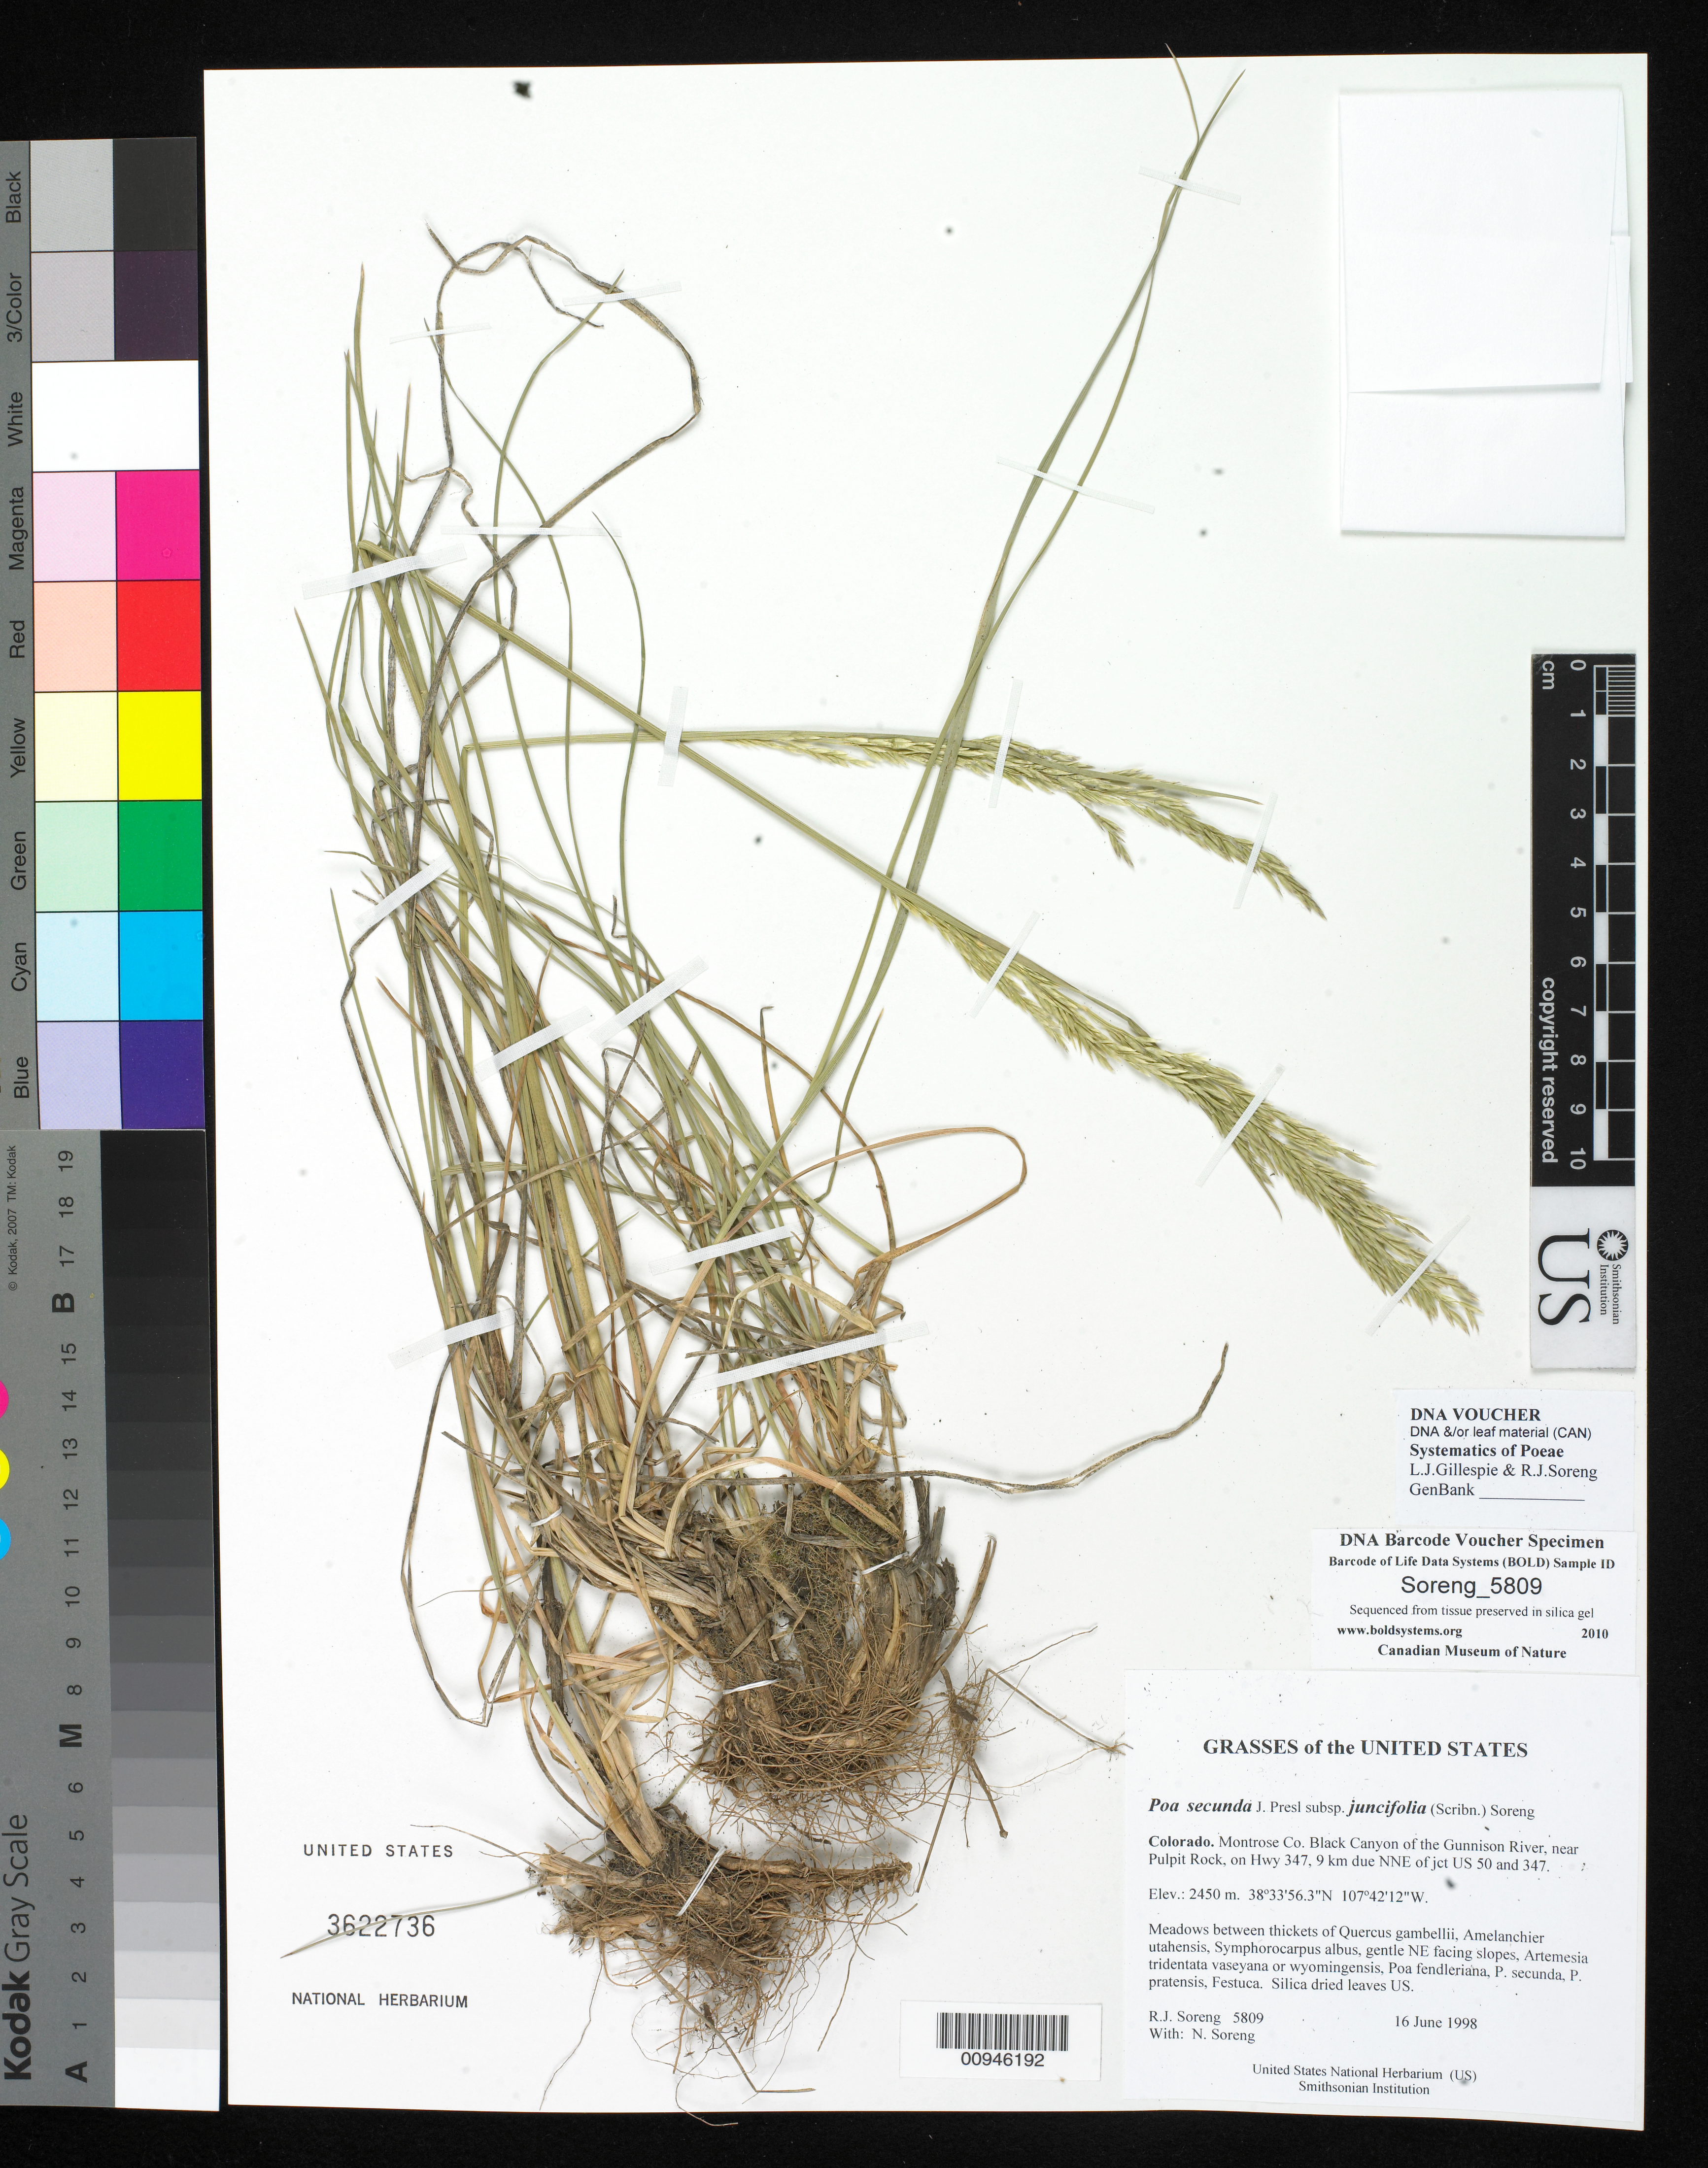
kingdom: Plantae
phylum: Tracheophyta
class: Liliopsida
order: Poales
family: Poaceae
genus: Poa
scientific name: Poa secunda subsp. juncifolia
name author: (Scribn.) Soreng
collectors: R. J. Soreng & N. L. Soreng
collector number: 5809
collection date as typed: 16 Jun 1998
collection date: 1998-06-16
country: United States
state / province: Colorado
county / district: Montrose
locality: Black Canyon of the Gunnison River, near Pulpit Rock, on hwy 347, 9 km due NNE of jct US 50 and 347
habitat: Meadows between thickets of Quercus gambellii, Amelanchier utahensis, Symphorocarpus albus, gentle NE facing slopes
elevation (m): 2450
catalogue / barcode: US 3622736